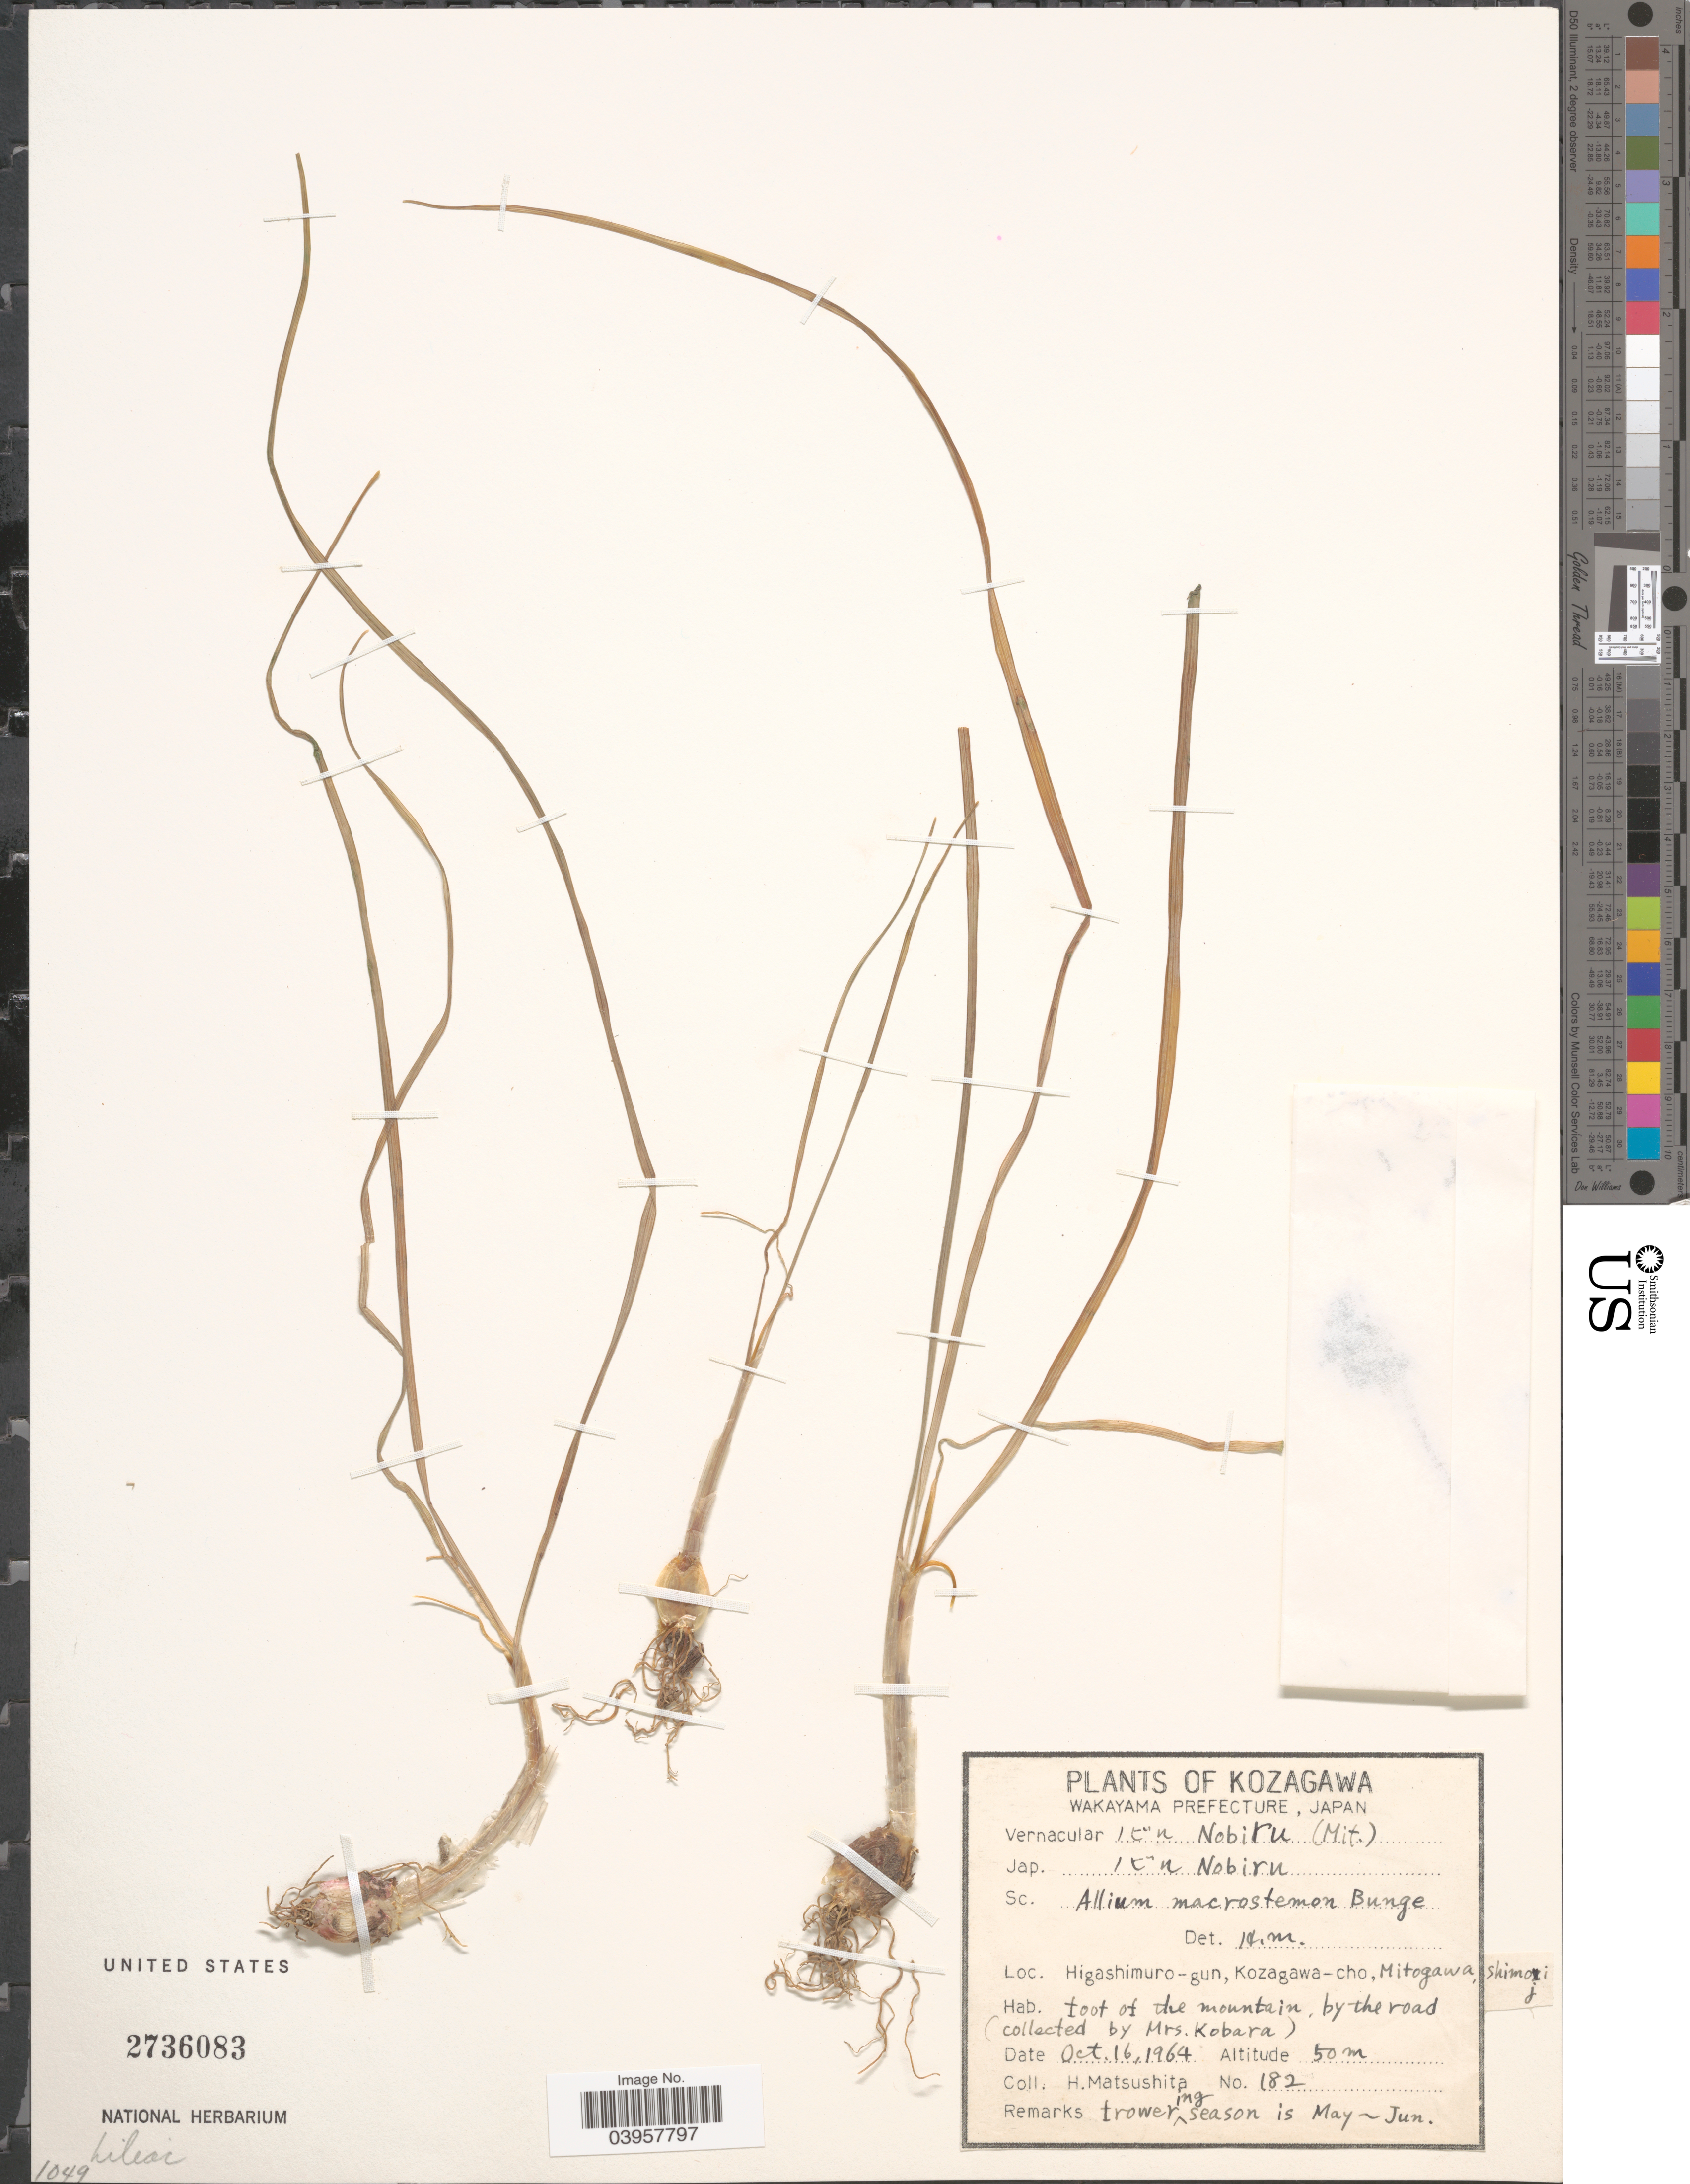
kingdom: Plantae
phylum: Tracheophyta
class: Liliopsida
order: Asparagales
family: Amaryllidaceae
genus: Allium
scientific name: Allium macrostemon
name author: Bunge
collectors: H. Matsushita & Kobara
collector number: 182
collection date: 1964-10-16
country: Japan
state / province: Wakayama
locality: Kozagawa. Wakayama Prefecture. Higashimuro-gun, Kozagawa-cho, Mitogawa, Shimoji. Foot of the mountain, by the road.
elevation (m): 50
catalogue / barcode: US 2736083